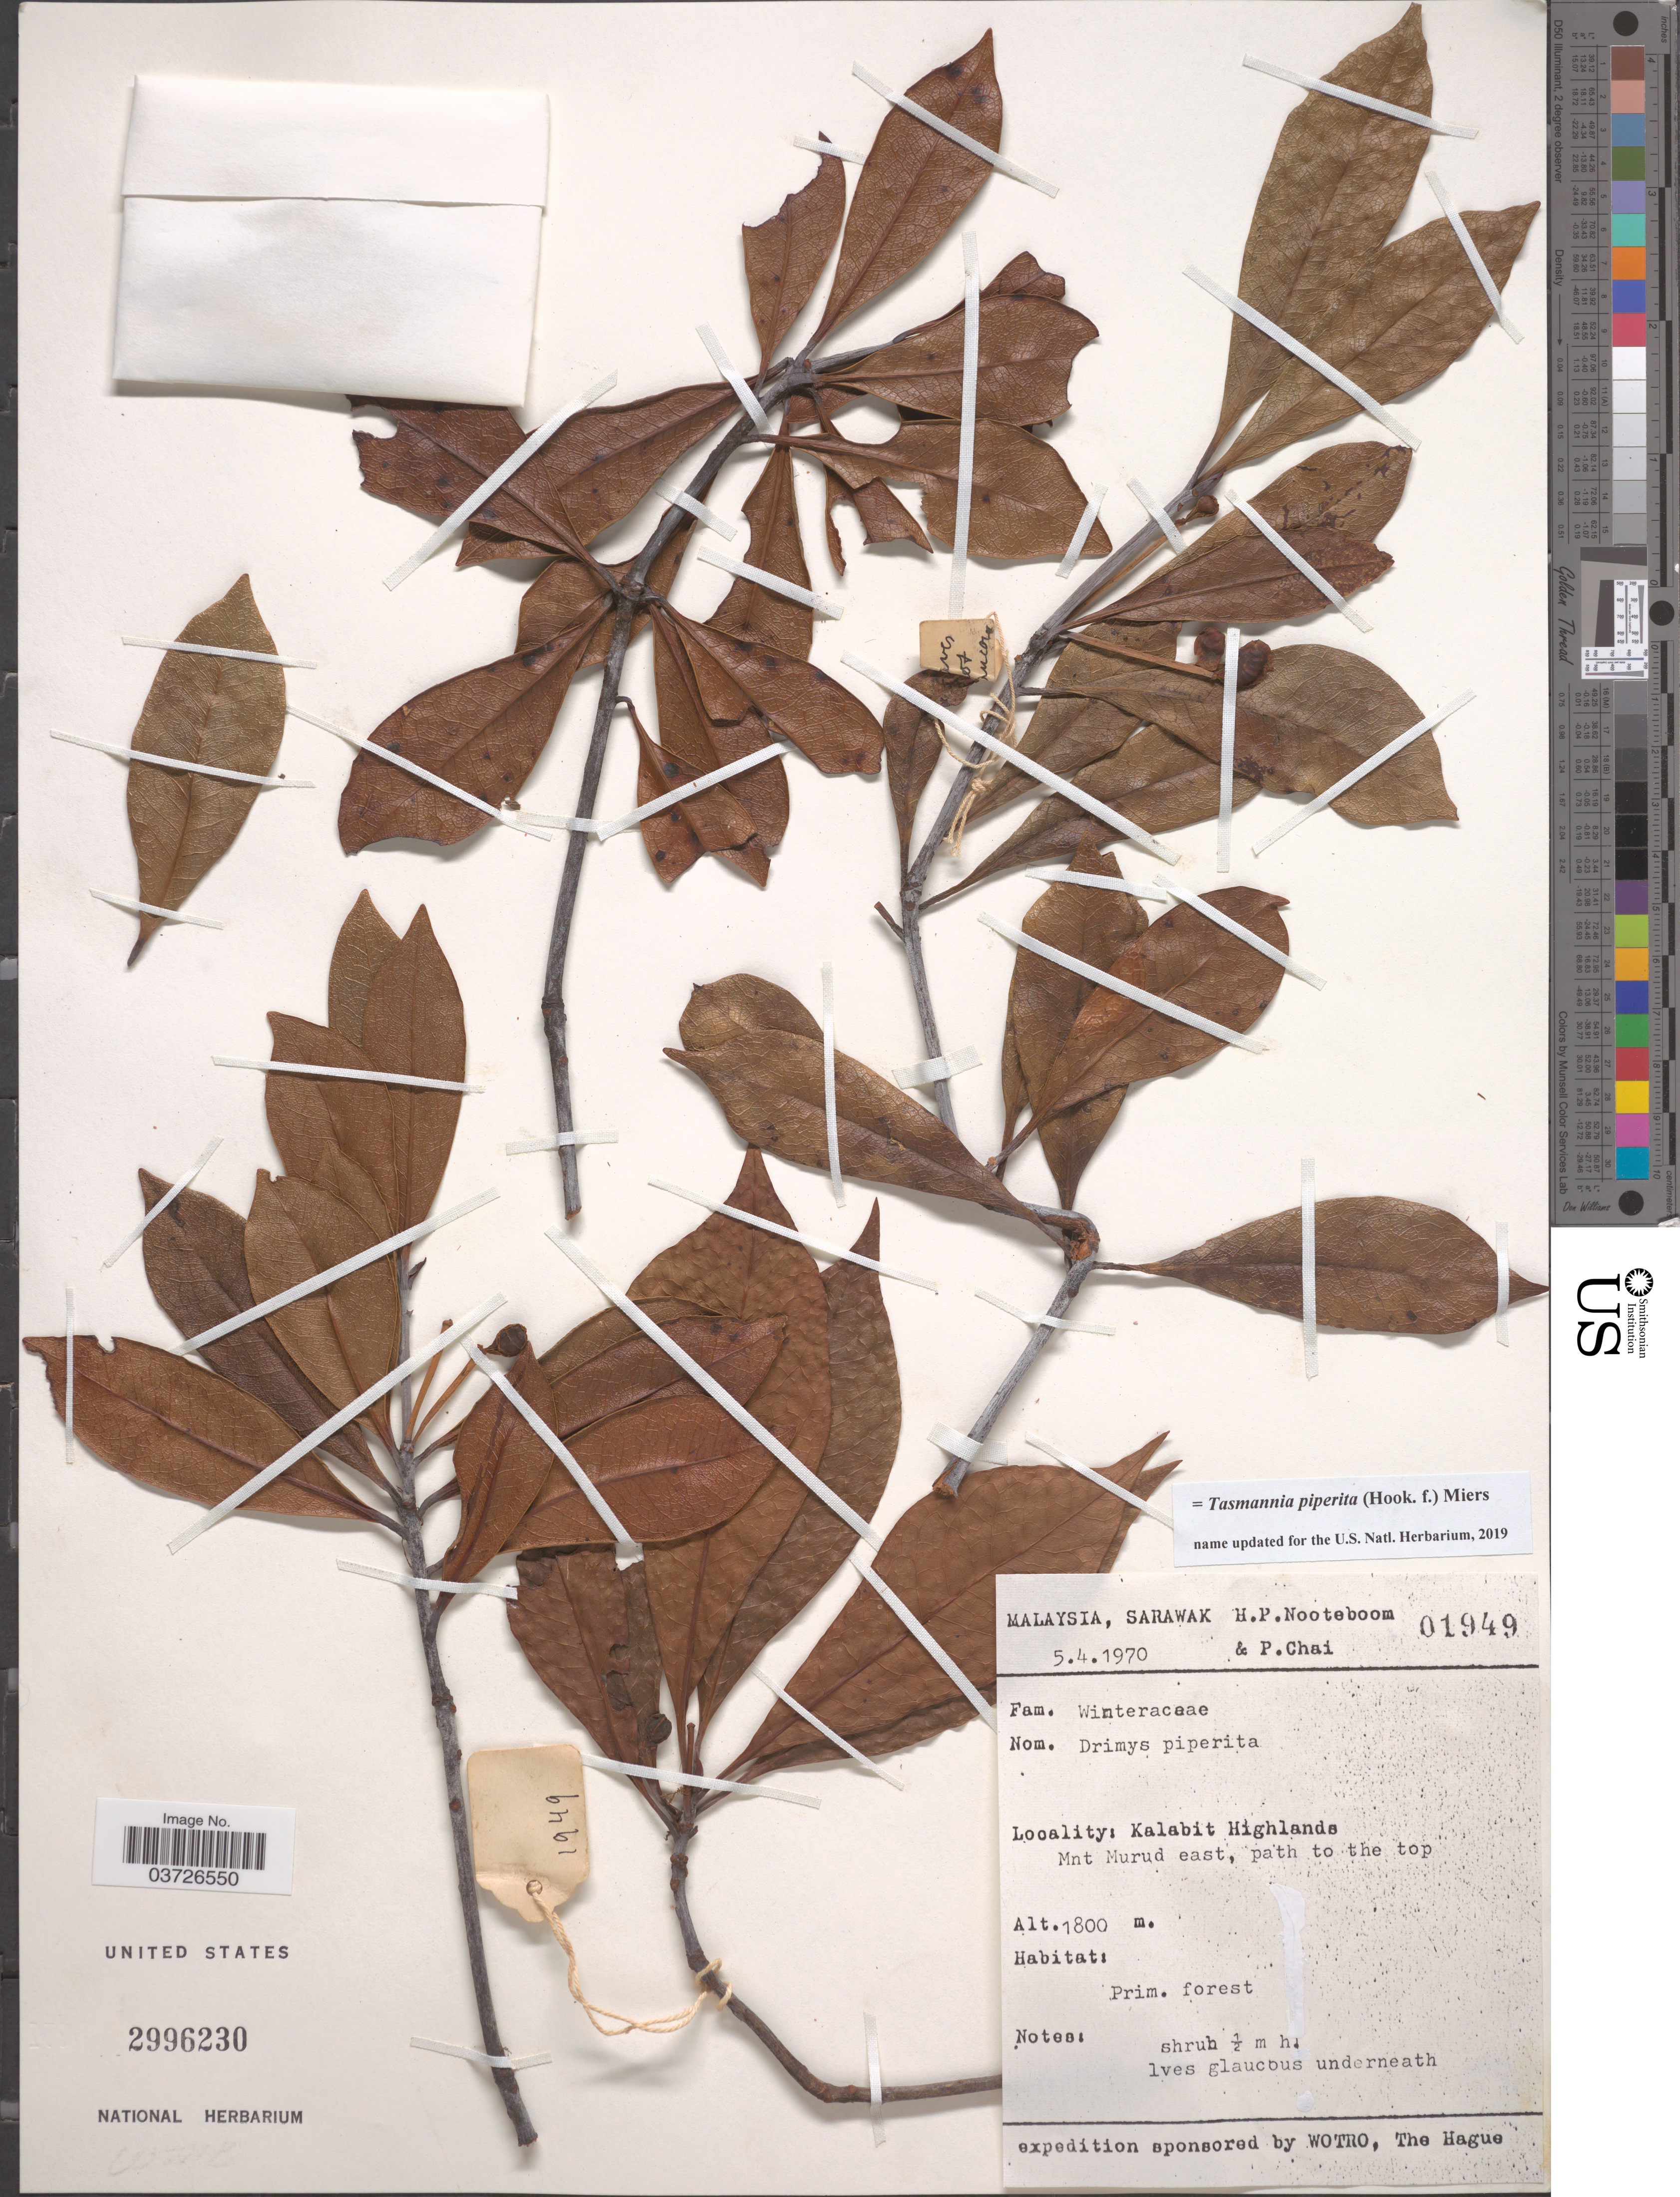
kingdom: Plantae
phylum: Tracheophyta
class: Magnoliopsida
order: Canellales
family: Winteraceae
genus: Tasmannia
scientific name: Tasmannia piperita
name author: (Hook. f.) Miers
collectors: H. P. Nooteboom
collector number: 01949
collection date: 1970-04-05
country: Malaysia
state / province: Sarawak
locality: Kalabit Highlands, Mnt Murud east, path to the top.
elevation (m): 1800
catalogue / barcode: US 2996230